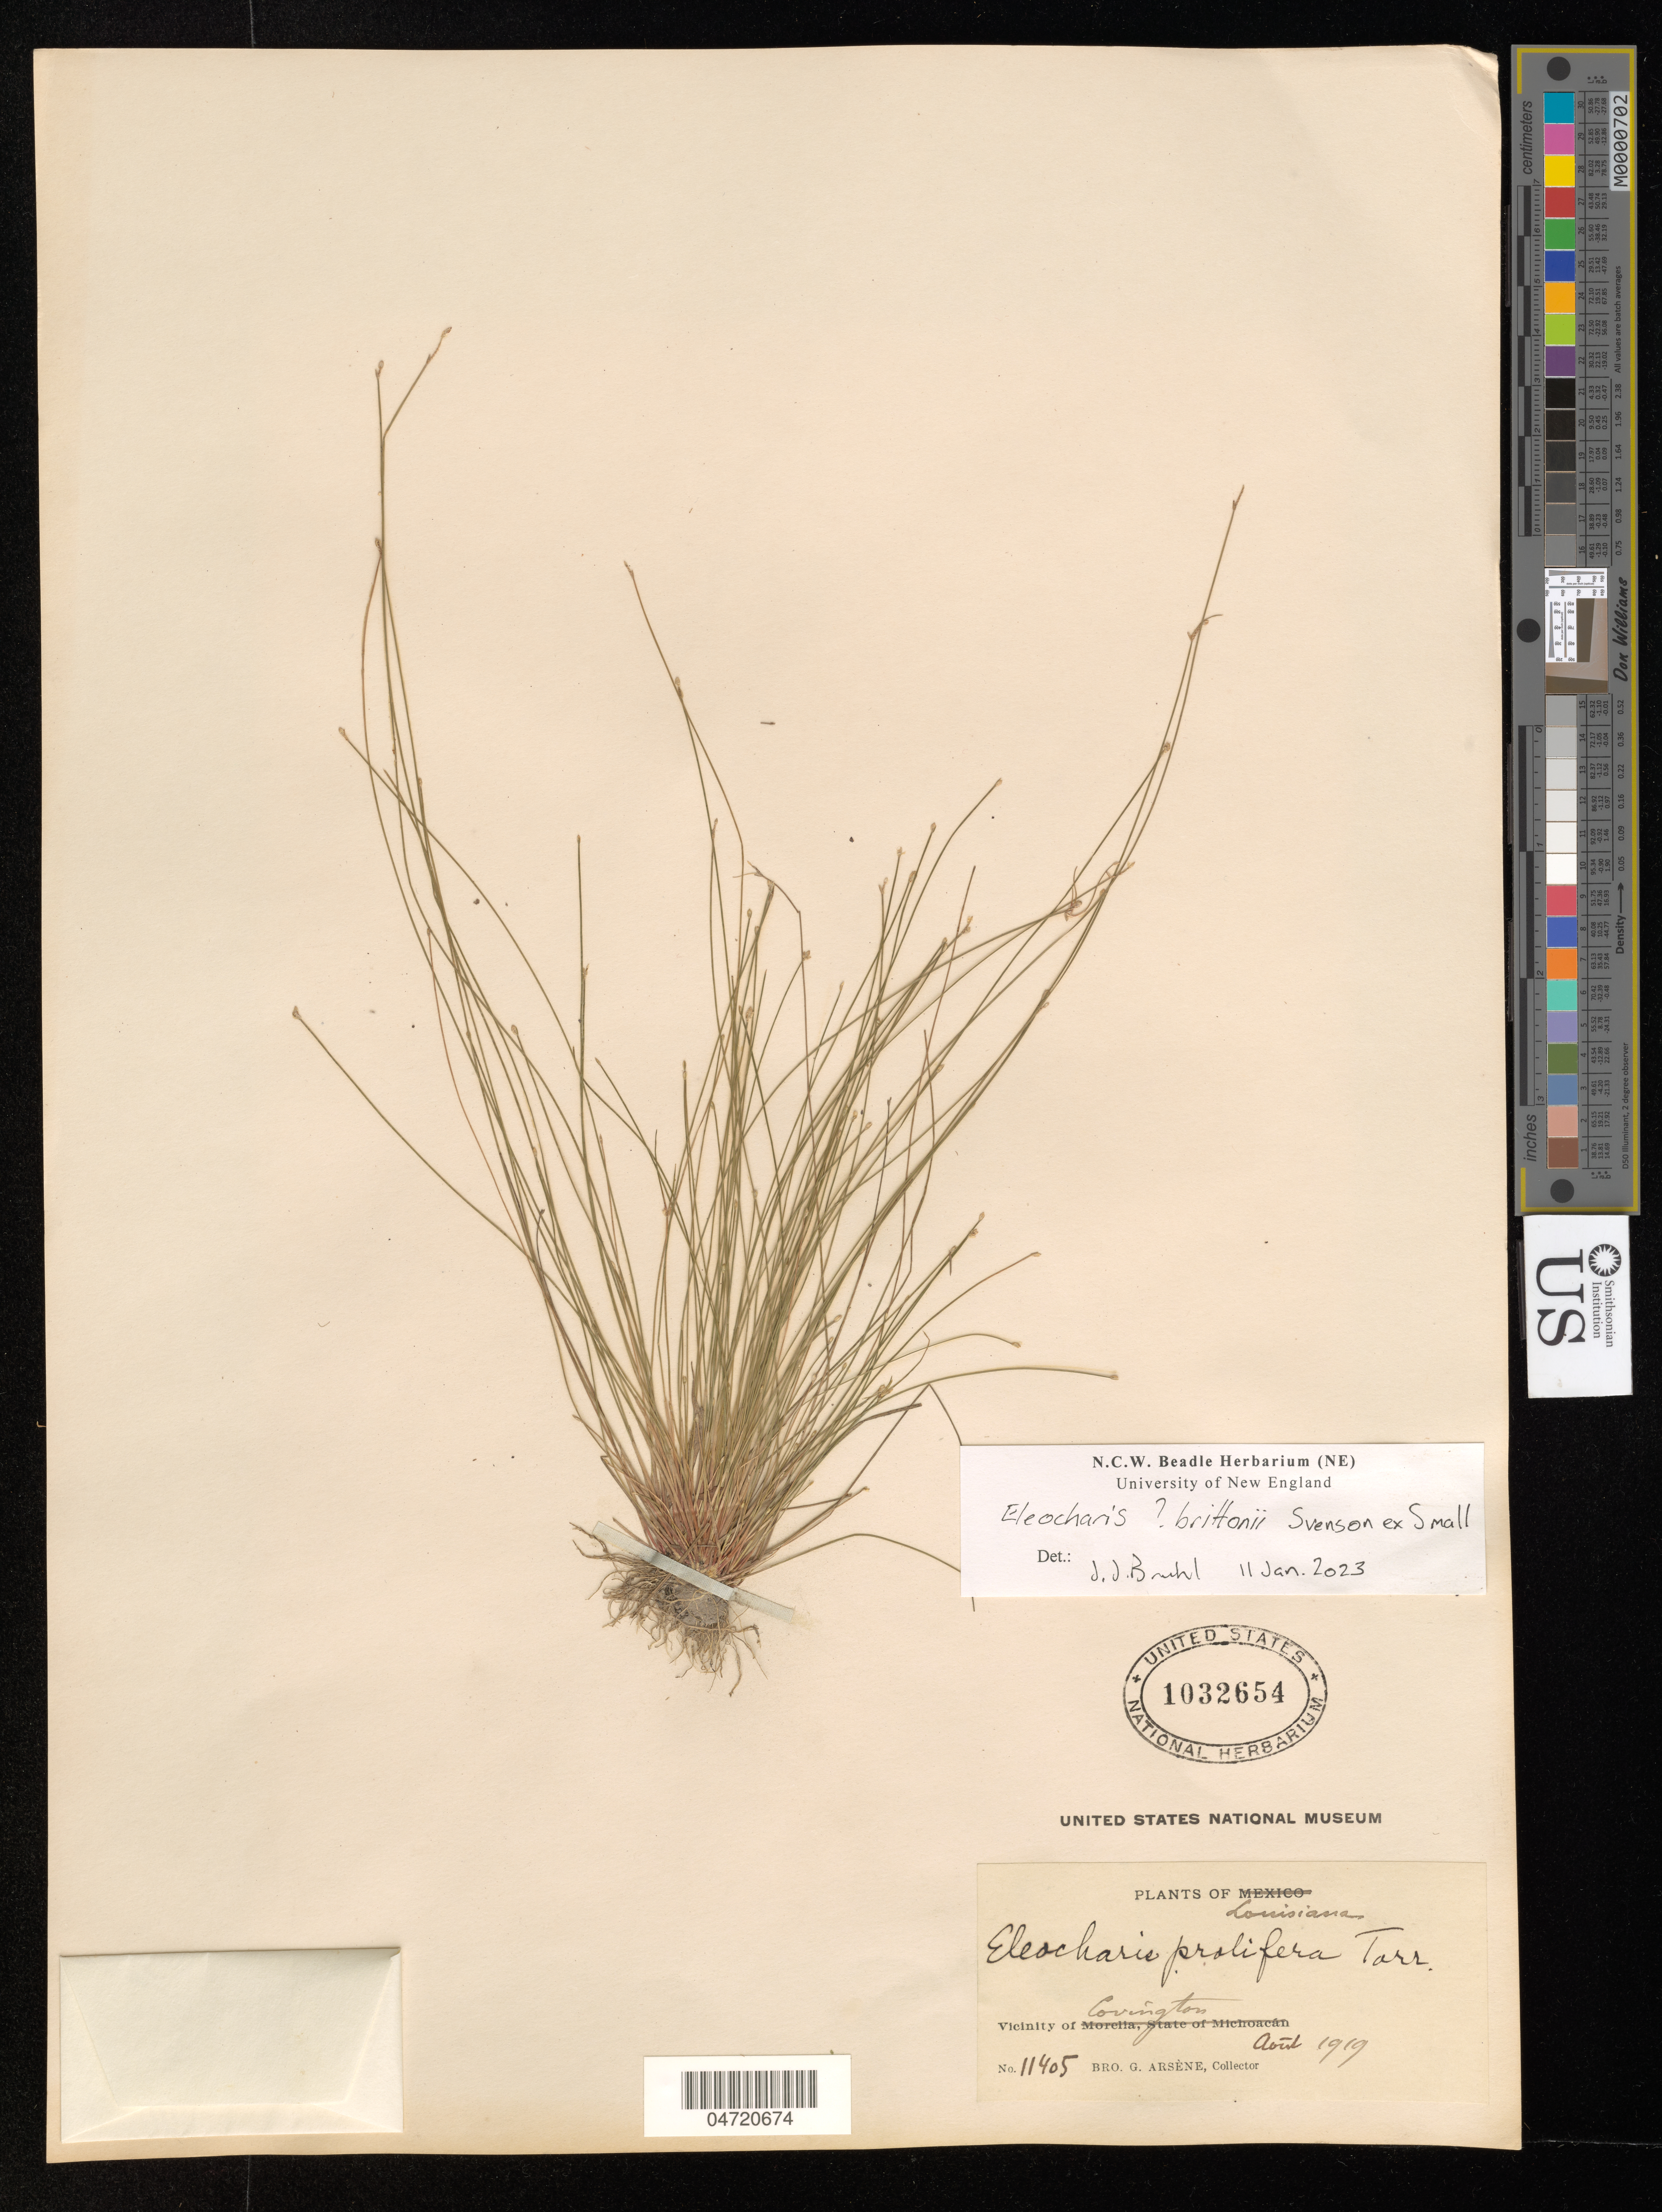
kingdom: Plantae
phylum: Tracheophyta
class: Liliopsida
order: Poales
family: Cyperaceae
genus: Eleocharis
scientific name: Eleocharis brittonii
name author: Svenson ex Small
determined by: Bruhl, J. J., (NE), University of New England (AUSTRALIA)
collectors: Bro. G. Arsène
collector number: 11405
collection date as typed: Aug 1919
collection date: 1919-08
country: United States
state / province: Louisiana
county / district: Saint Tammany Parish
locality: Vicinity of Covington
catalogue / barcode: US 1032654